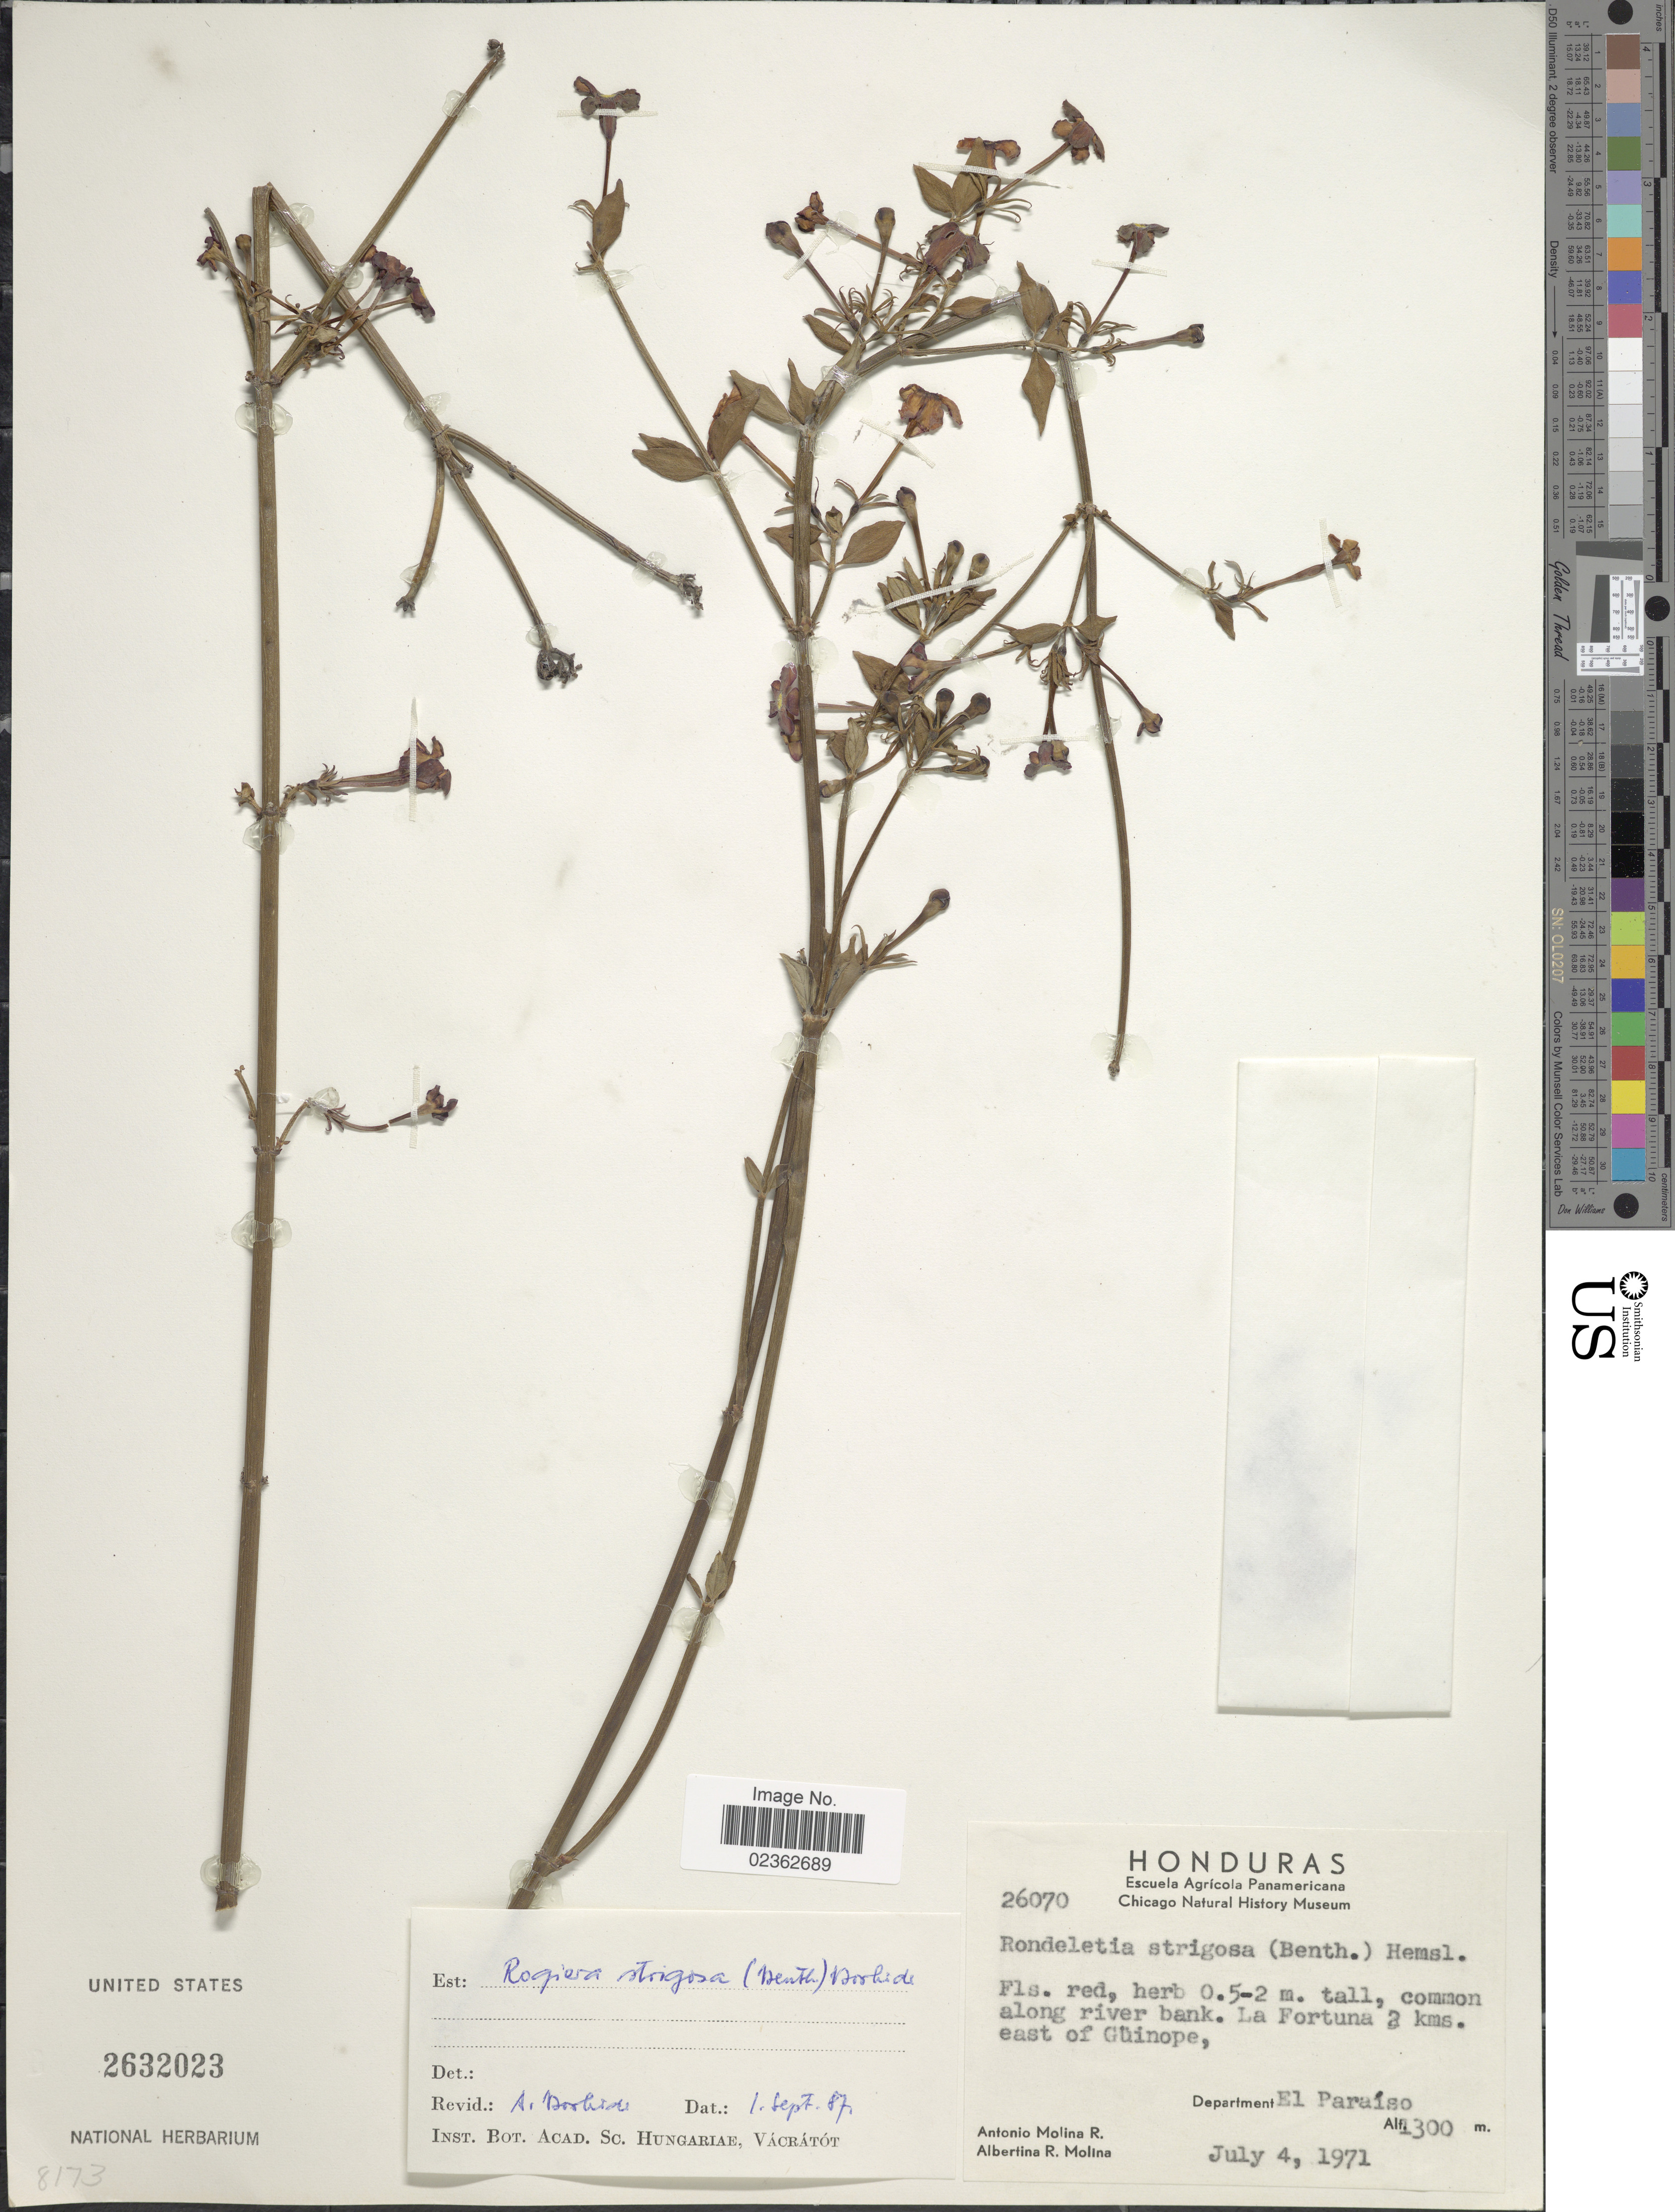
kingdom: Plantae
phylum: Tracheophyta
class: Magnoliopsida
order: Gentianales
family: Rubiaceae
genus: Rogiera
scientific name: Rogiera strigosa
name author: (Benth.) Borhidi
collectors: A. Molina R. & A. R. Molina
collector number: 26070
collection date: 1971-07-04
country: Honduras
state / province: El Paraíso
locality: Common along river bank, La Fortuna 2 kms. east of Guinope.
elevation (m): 1300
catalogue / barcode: US 2632023